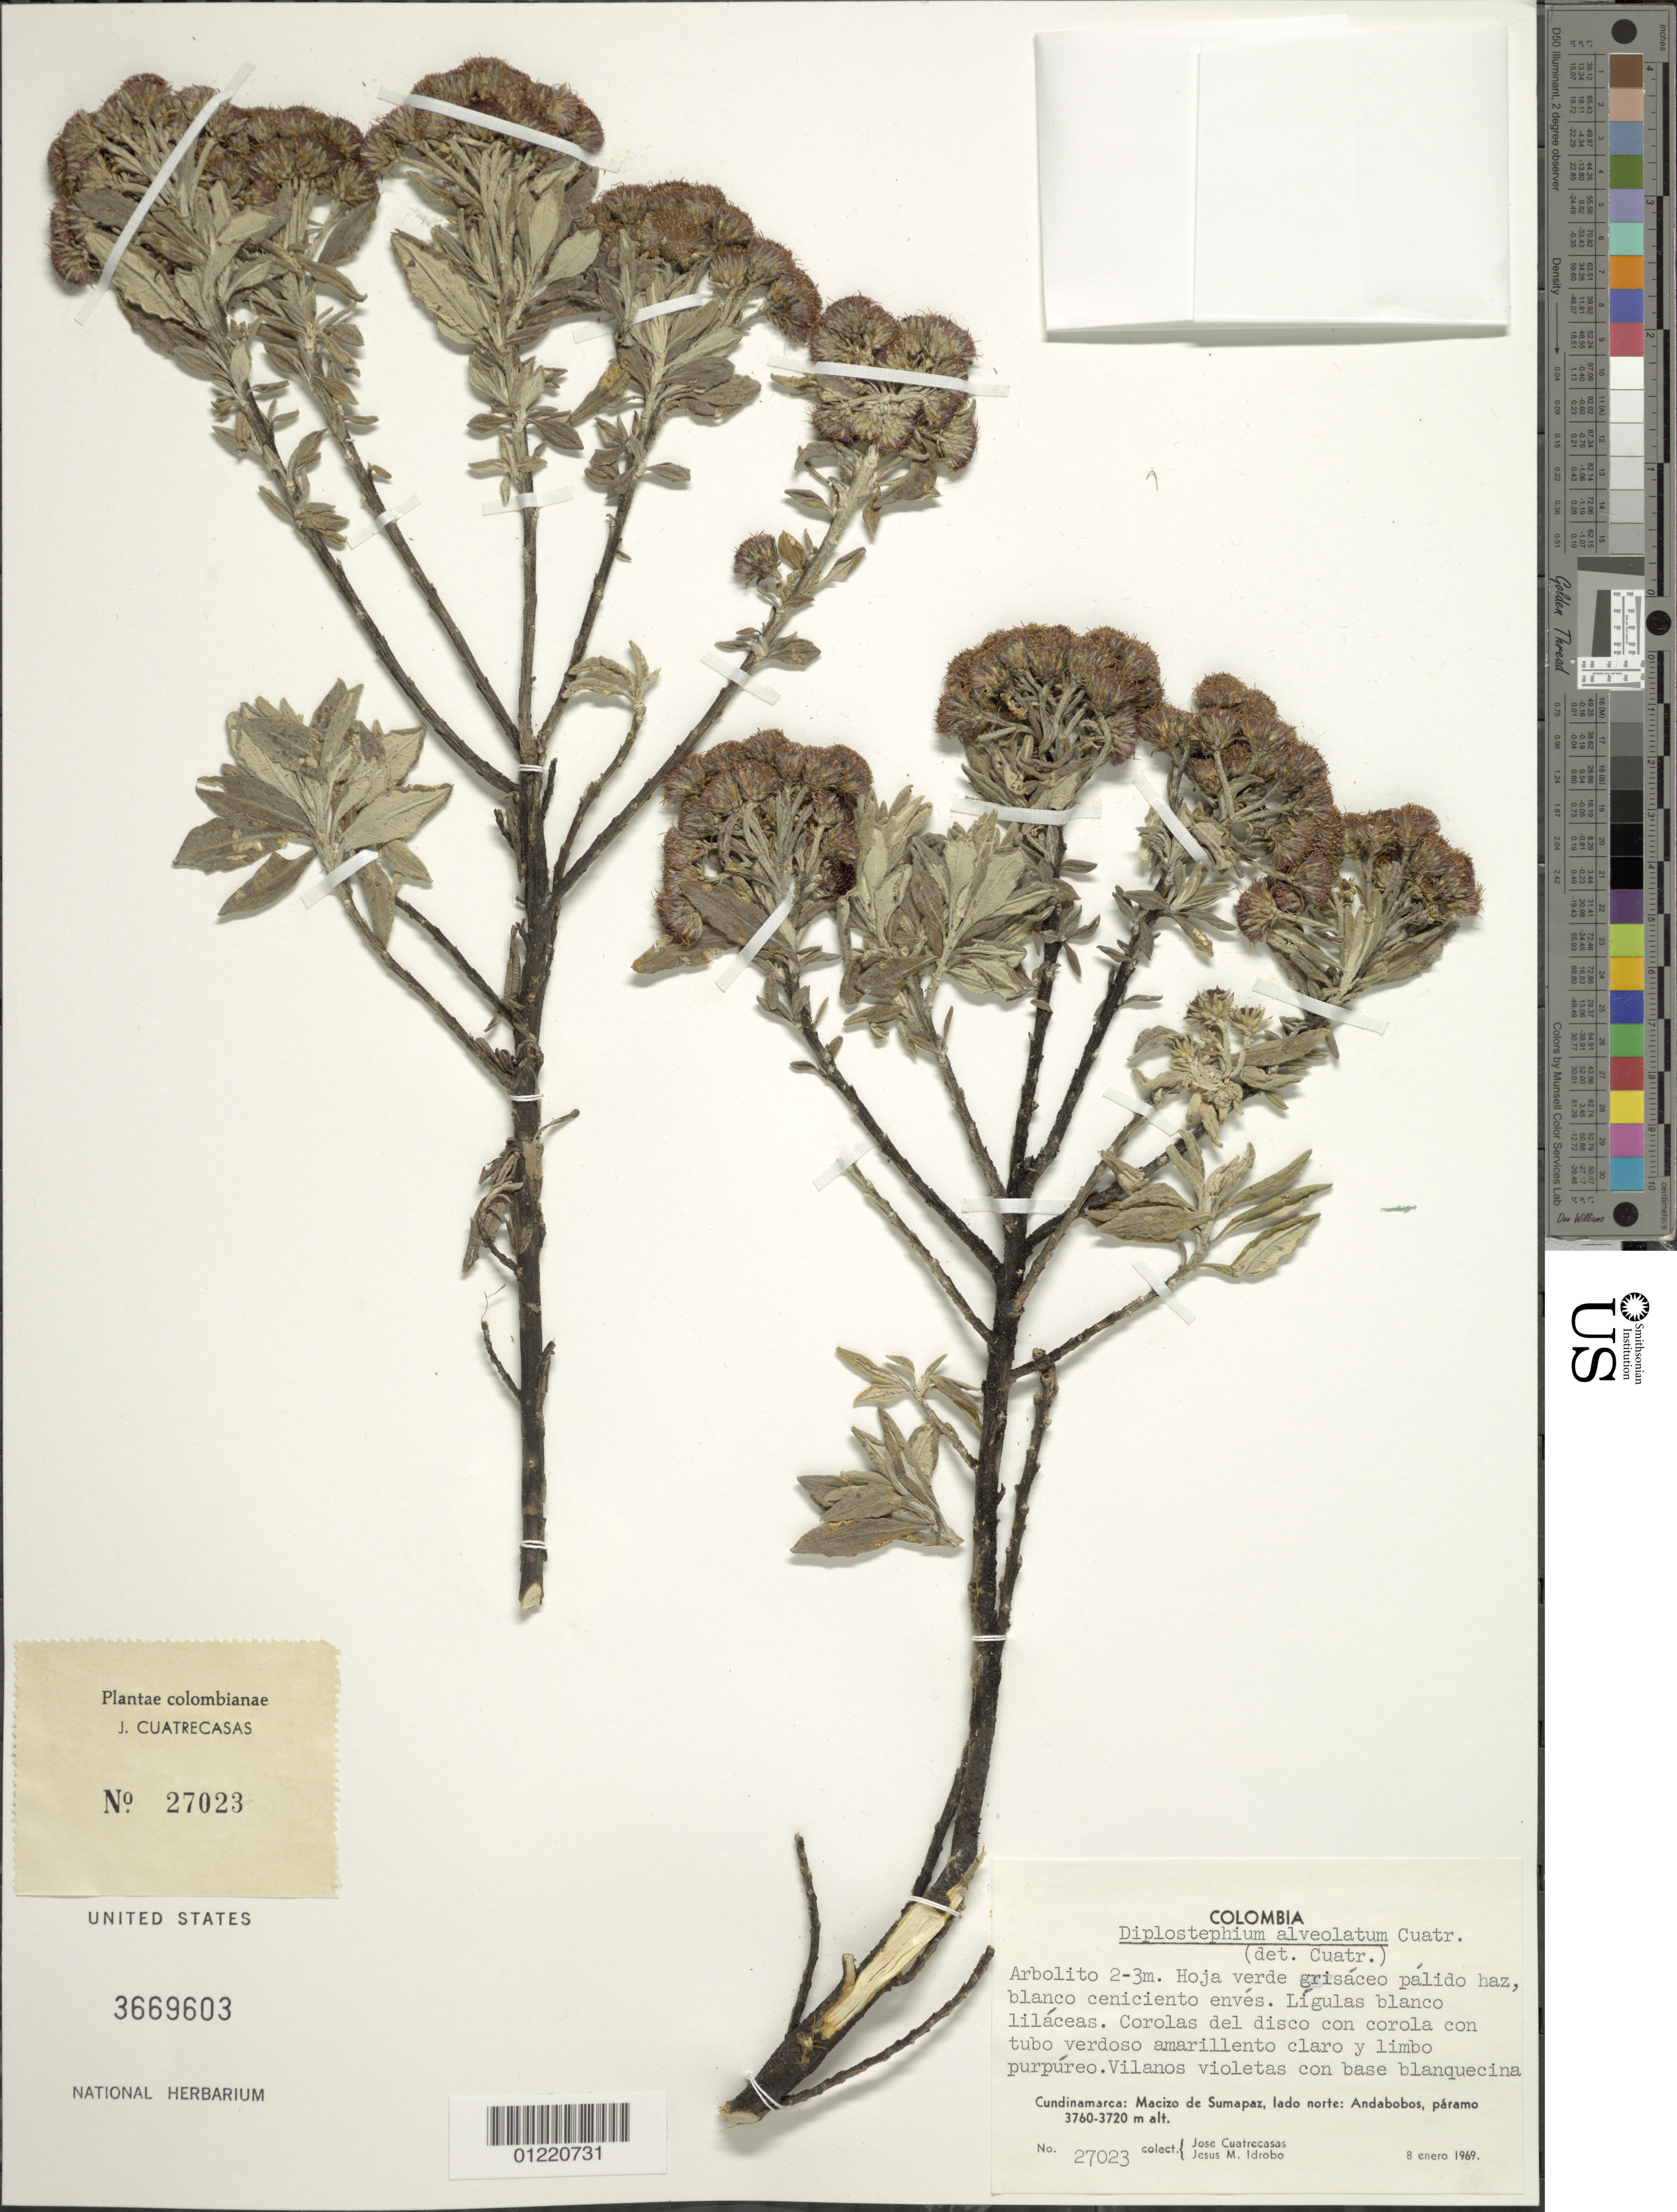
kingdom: Plantae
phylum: Tracheophyta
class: Magnoliopsida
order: Asterales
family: Asteraceae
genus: Diplostephium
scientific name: Diplostephium alveolatum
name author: Cuatrec.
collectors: J. Cuatrecasas & J. M. Idrobo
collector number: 27023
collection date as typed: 8-Jan-69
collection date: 1969-01-08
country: Colombia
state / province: Cundinamarca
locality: Macizo de Sumapaz, lado norte. Andabobos.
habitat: Paramo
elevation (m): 3720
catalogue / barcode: US 3669603